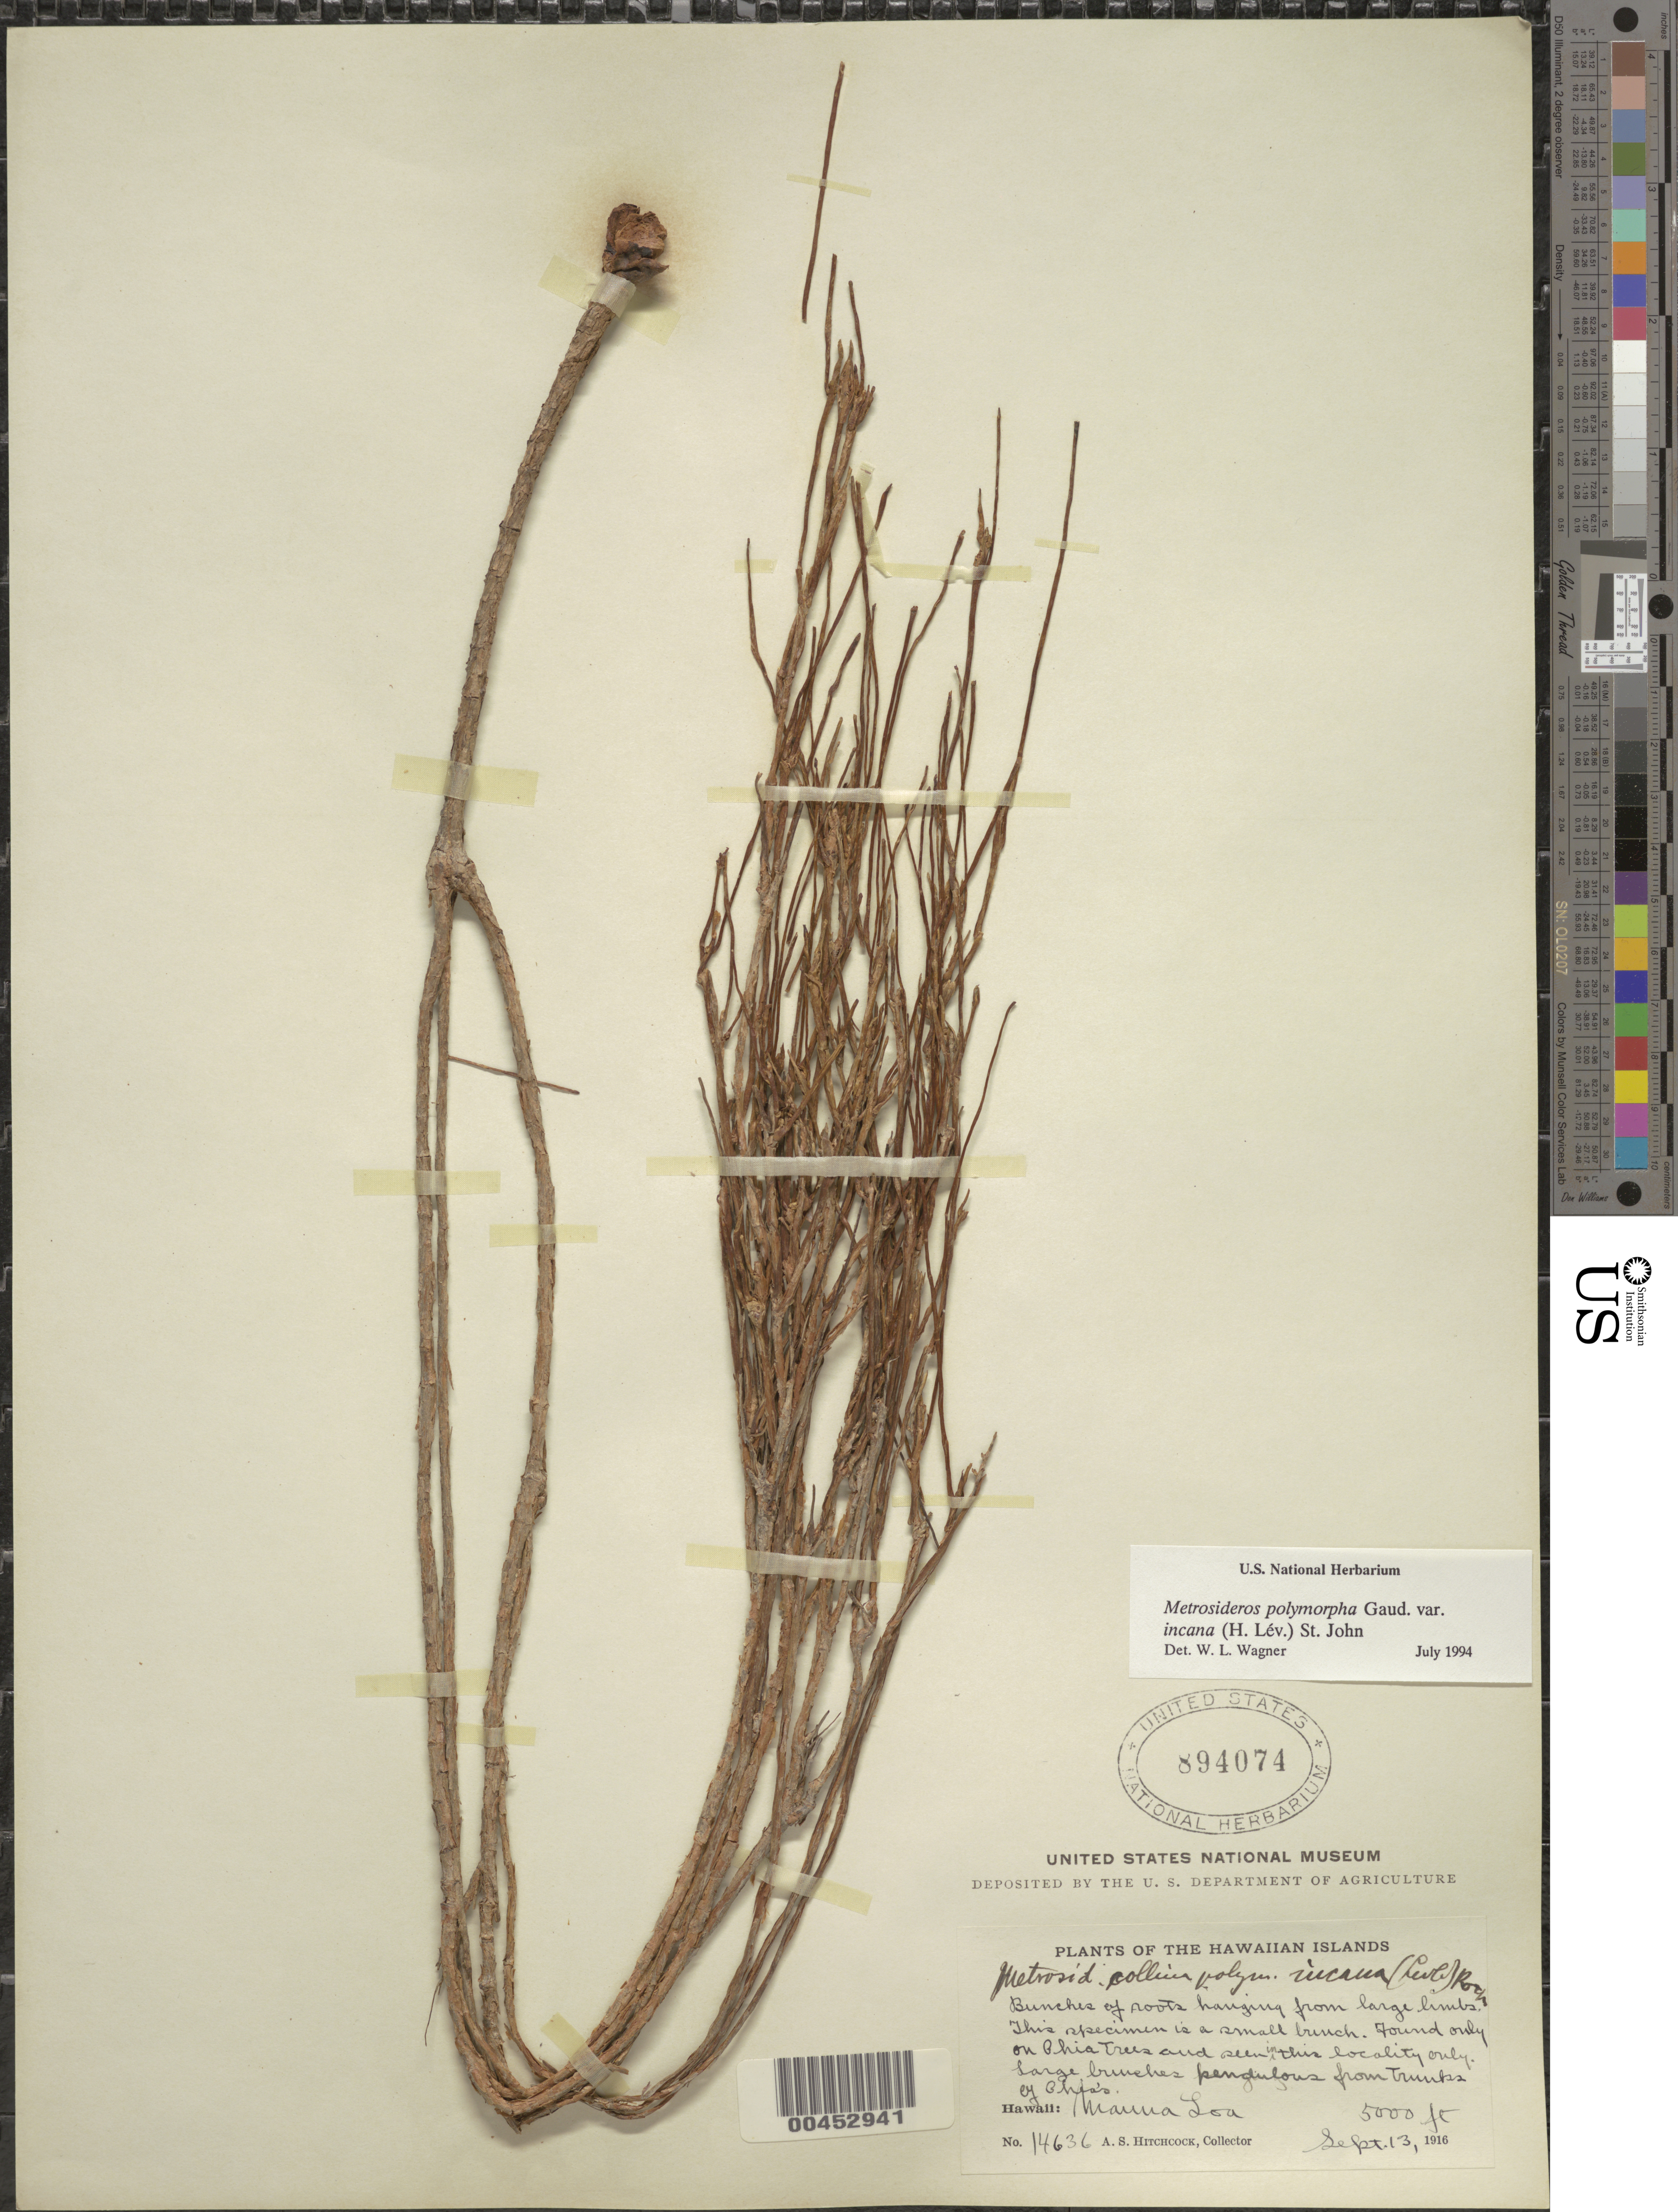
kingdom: Plantae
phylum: Tracheophyta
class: Magnoliopsida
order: Myrtales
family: Myrtaceae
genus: Metrosideros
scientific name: Metrosideros polymorpha var. incana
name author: H. St. John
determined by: Wagner, W. L., (BOT), Smithsonian Institution - National Museum of Natural History (UNITED STATES)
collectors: A. S. Hitchcock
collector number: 14636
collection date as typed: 13 Sep 1916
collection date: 1916-09-13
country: United States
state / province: Hawaii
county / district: Hawaii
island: Hawaii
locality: Mauna Loa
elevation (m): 1524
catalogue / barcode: US 894074